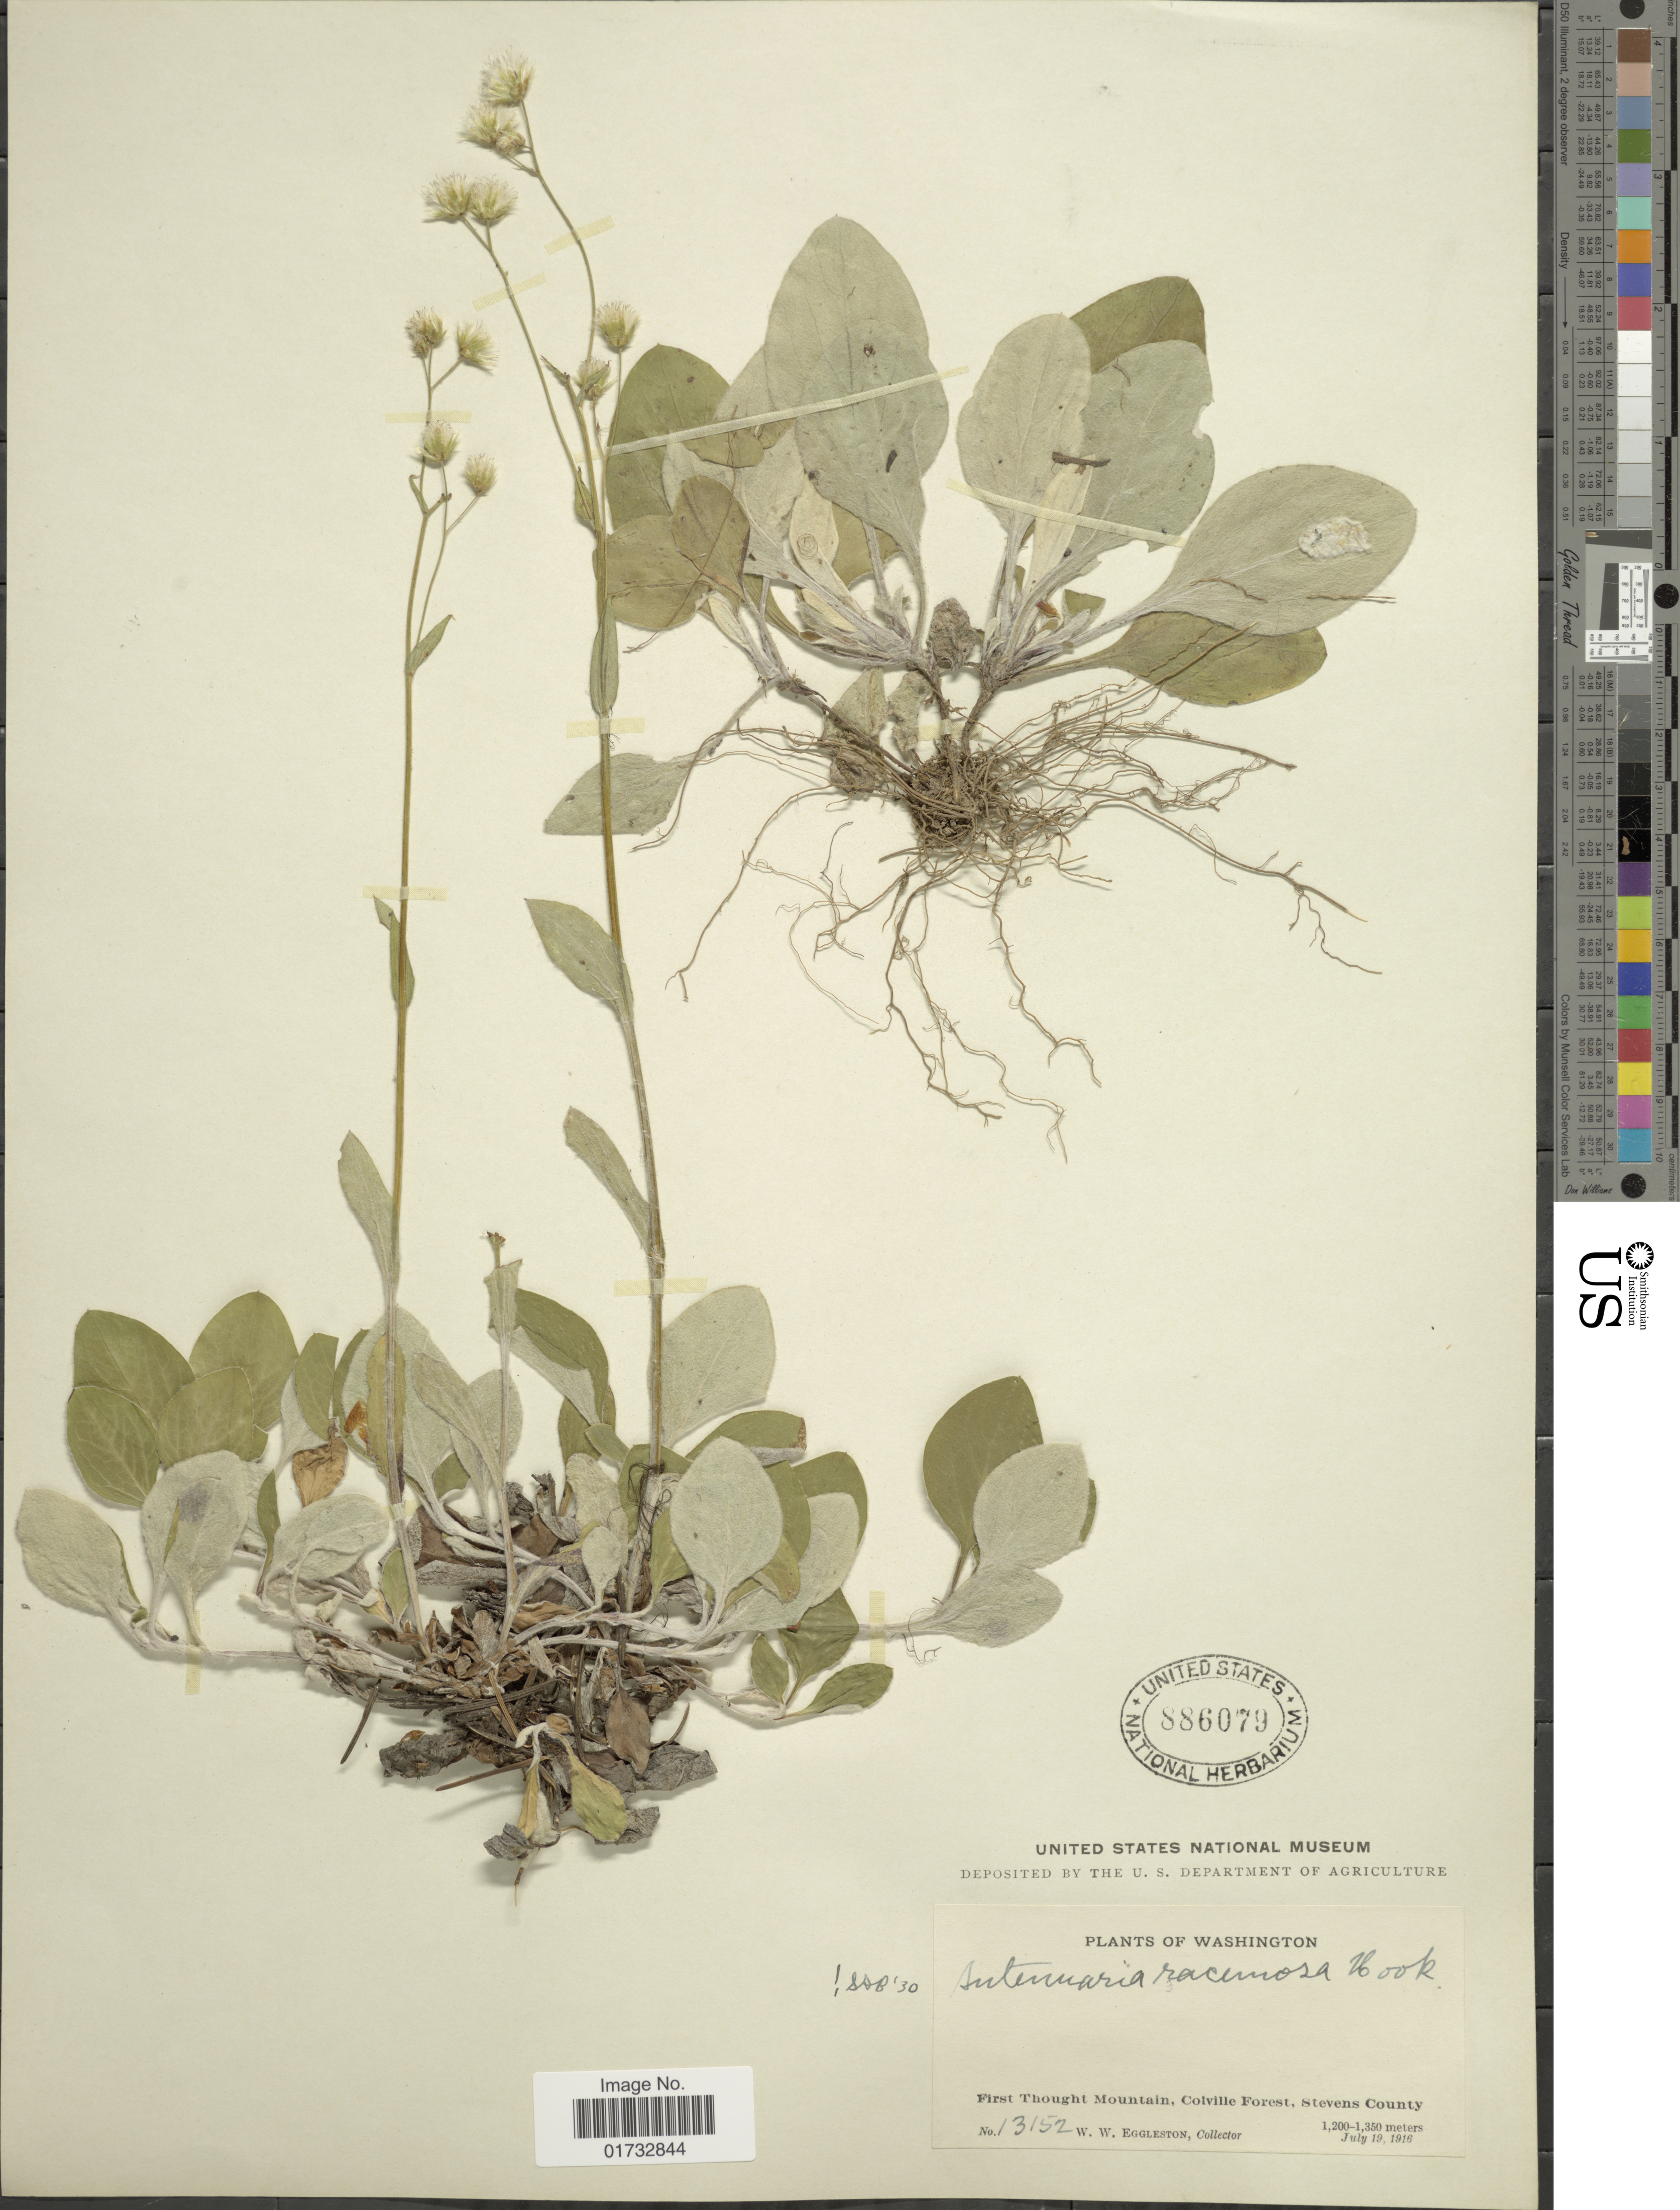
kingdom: Plantae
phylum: Tracheophyta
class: Magnoliopsida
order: Asterales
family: Asteraceae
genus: Antennaria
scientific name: Antennaria racemosa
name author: Hook.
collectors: W. W. Eggleston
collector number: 13152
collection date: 1916-07-19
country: United States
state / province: Washington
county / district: Stevens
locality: First Thought Mountain, Colville Forest, Stevens County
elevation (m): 1200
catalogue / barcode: US 886079